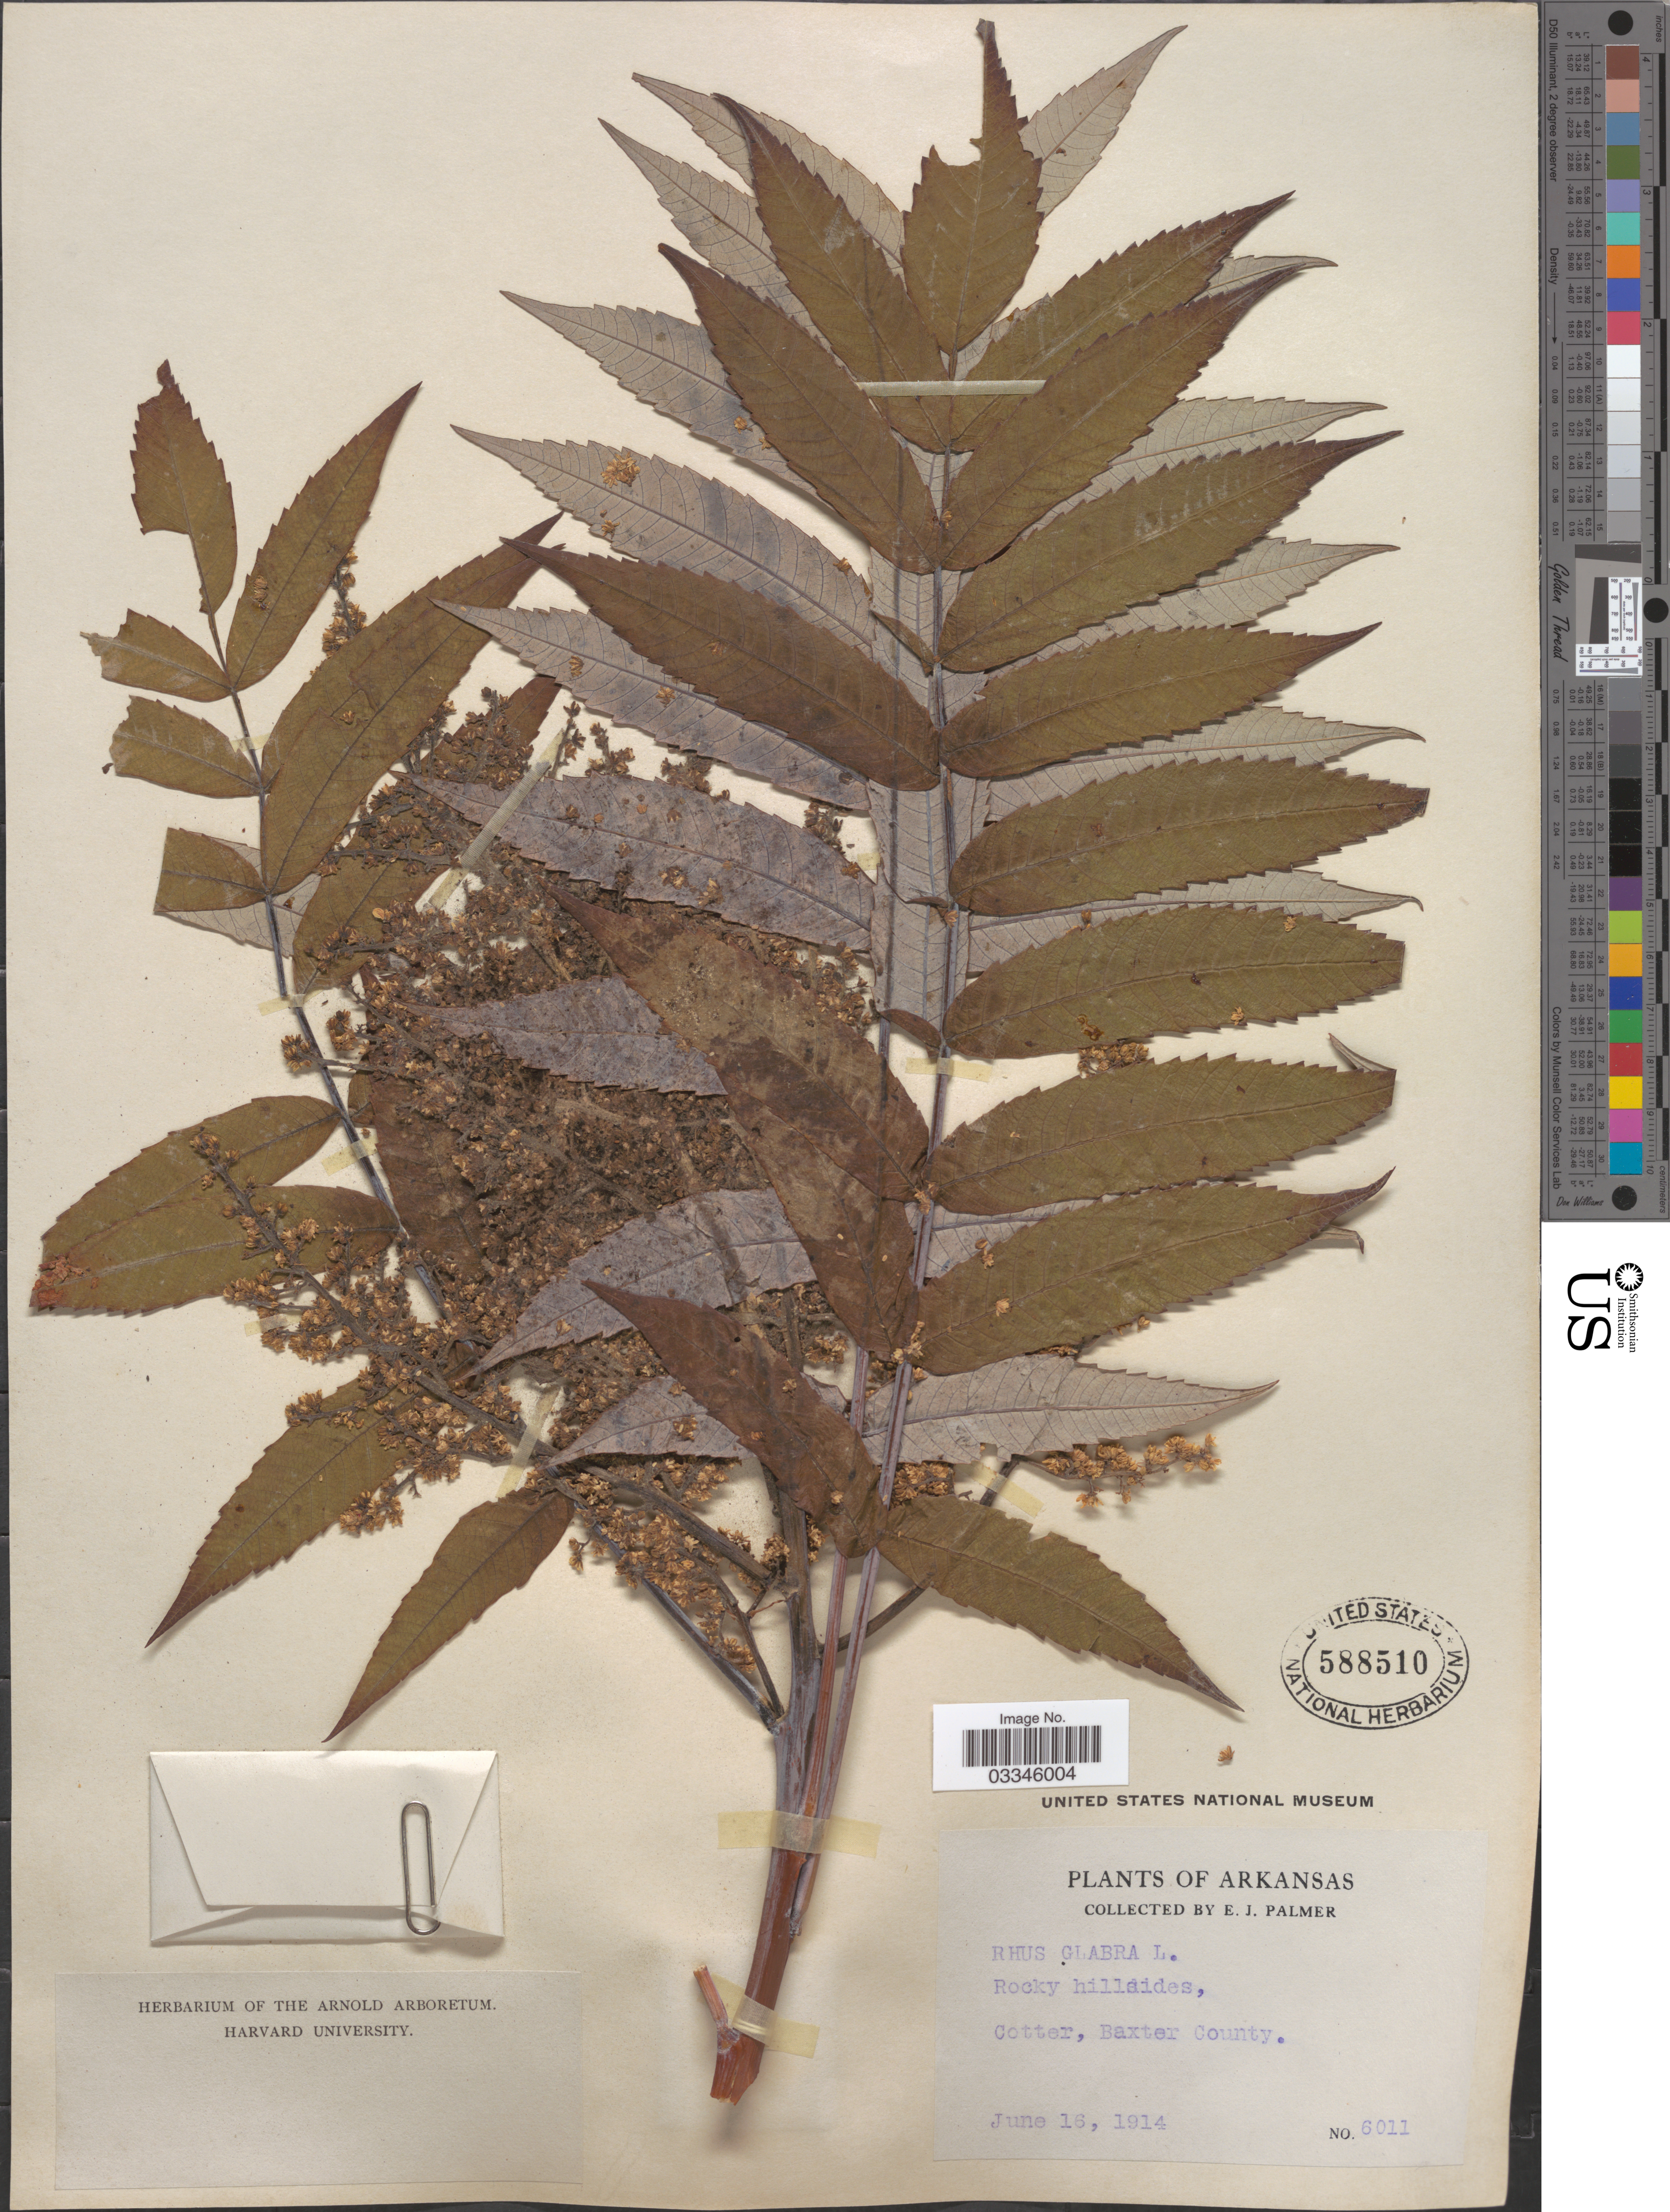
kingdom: Plantae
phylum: Tracheophyta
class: Magnoliopsida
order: Sapindales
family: Anacardiaceae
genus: Rhus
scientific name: Rhus glabra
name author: L.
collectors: E. J. Palmer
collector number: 6011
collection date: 1914-06-16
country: United States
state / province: Arkansas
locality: Cotter, Baxter County.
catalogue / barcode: US 588510